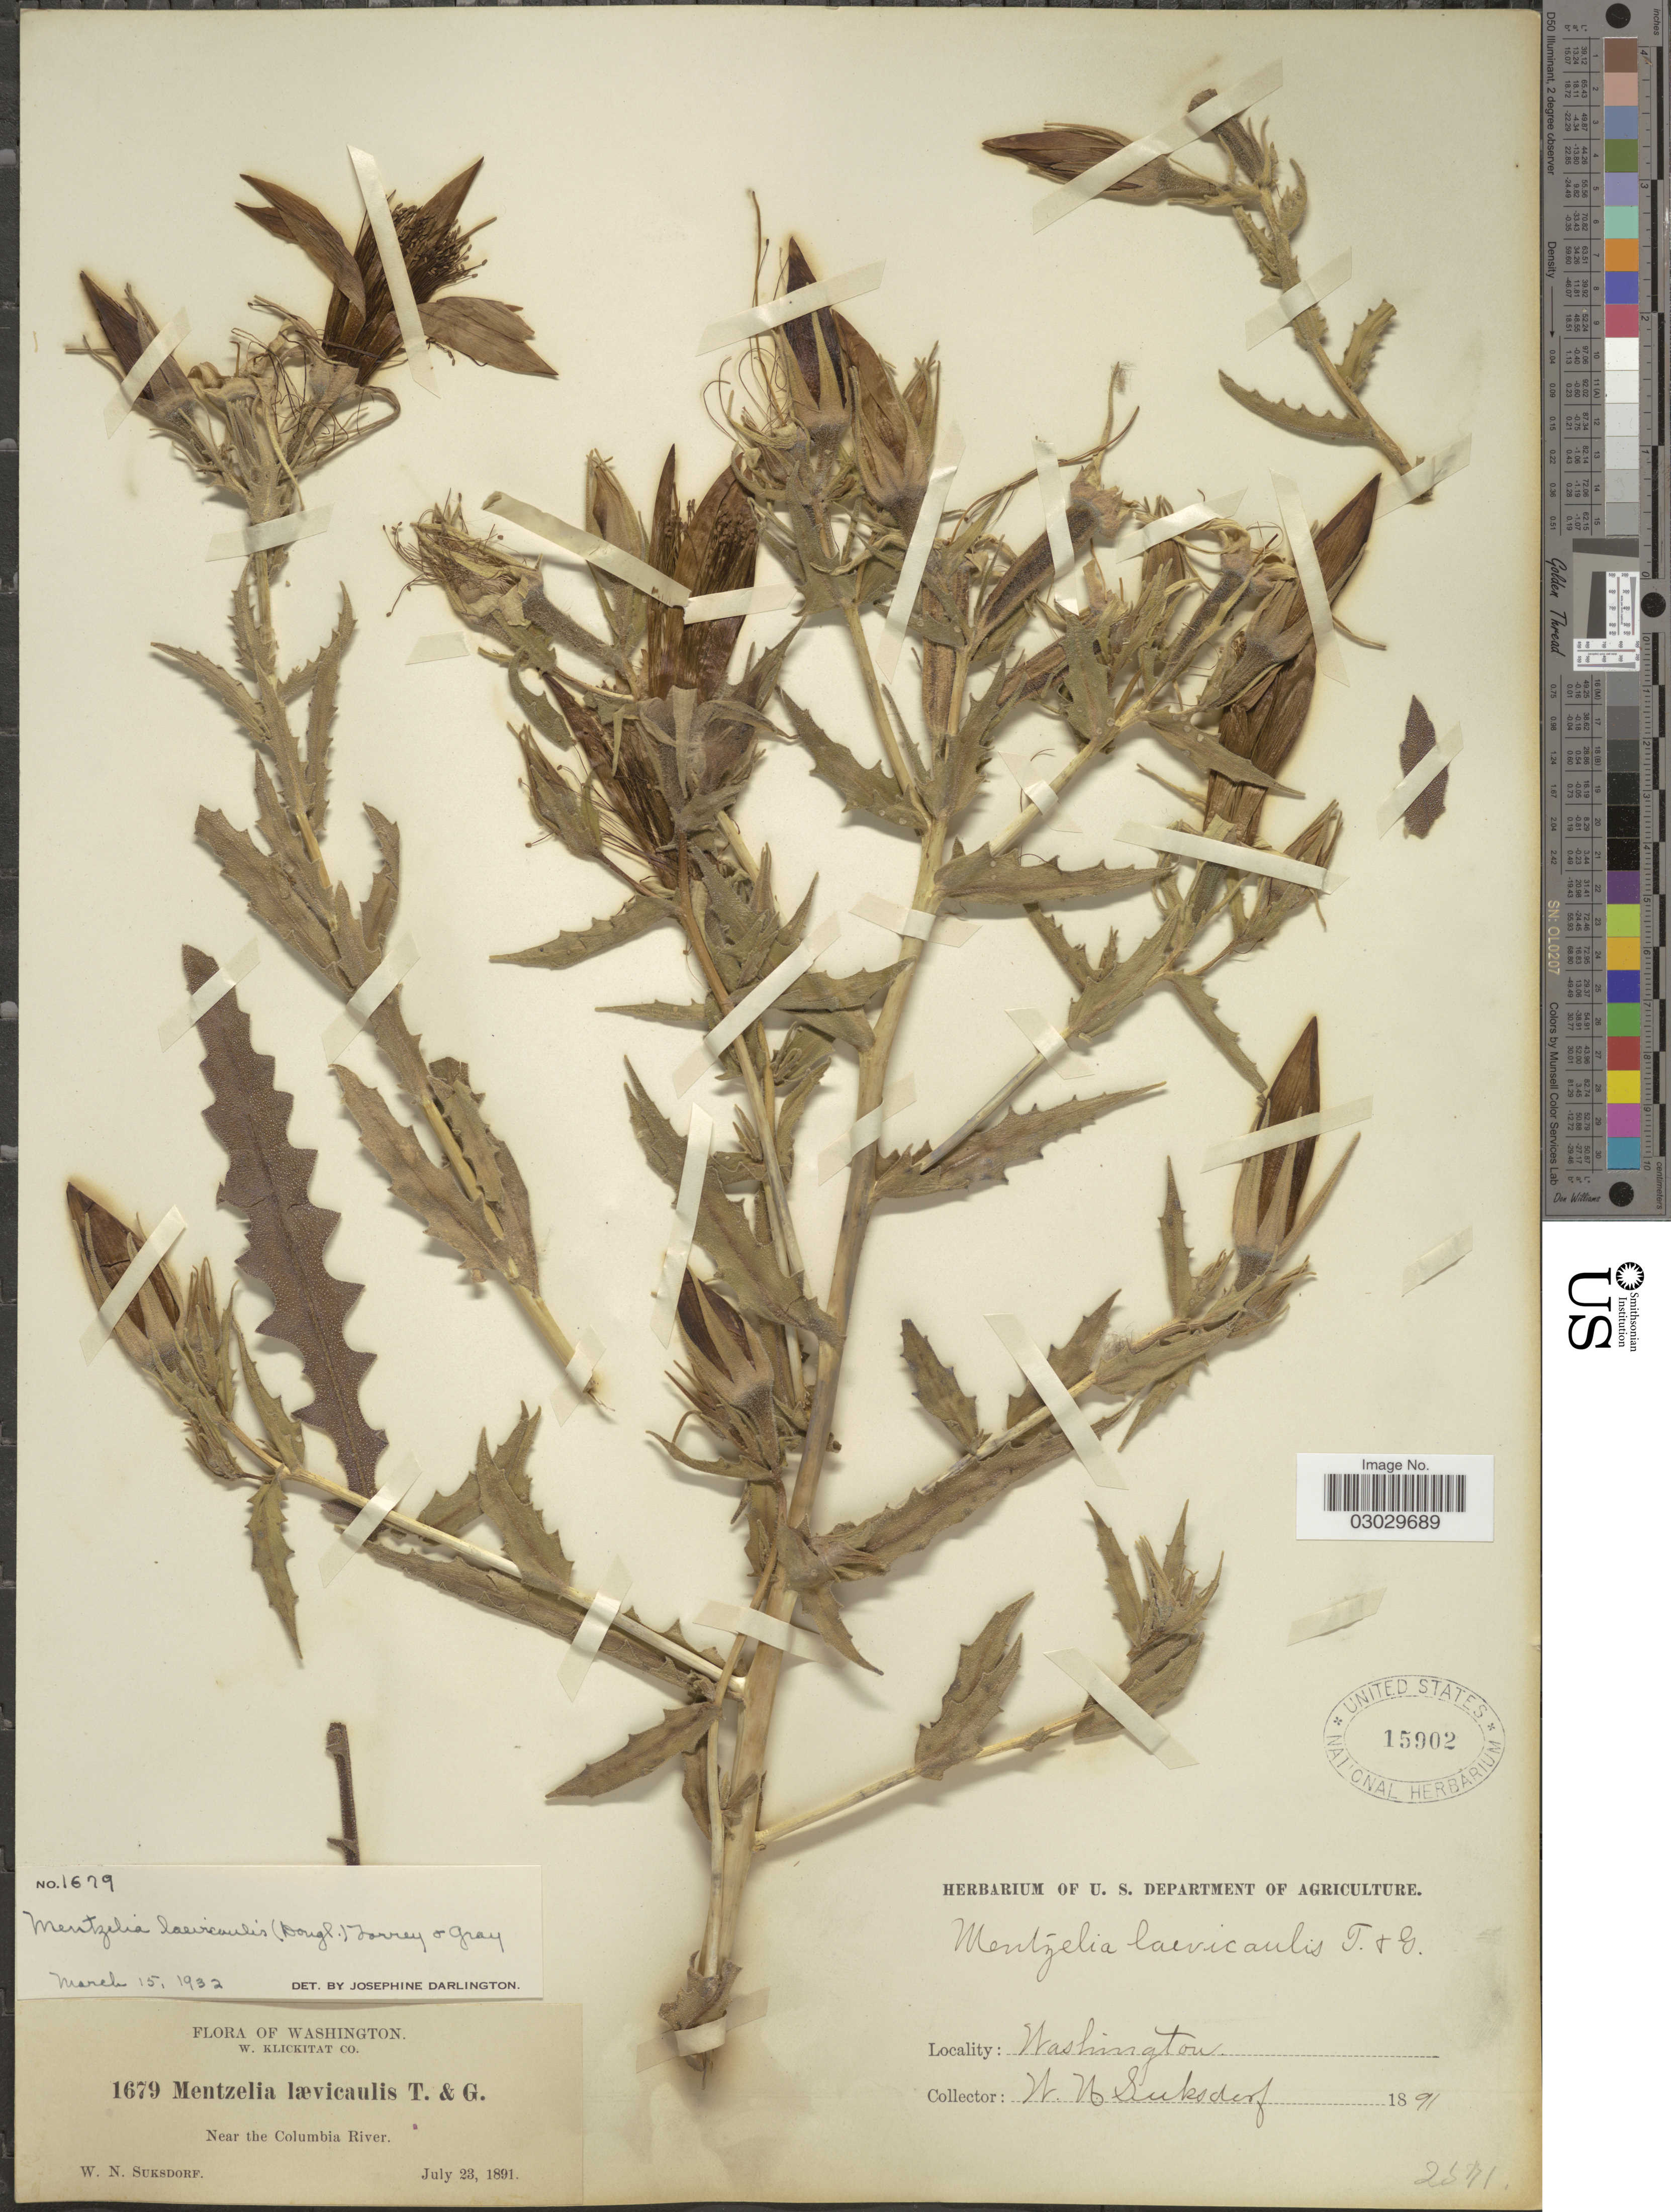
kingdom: Plantae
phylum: Tracheophyta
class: Magnoliopsida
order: Cornales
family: Loasaceae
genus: Mentzelia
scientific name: Mentzelia laevicaulis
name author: (Douglas ex Hook.) Torr. & A. Gray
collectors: W. N. Suksdorf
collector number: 1679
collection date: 1891-07-23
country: United States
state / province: Washington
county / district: Klickitat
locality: W. Klickitat Co. Near the Columbia River.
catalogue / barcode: US 15902